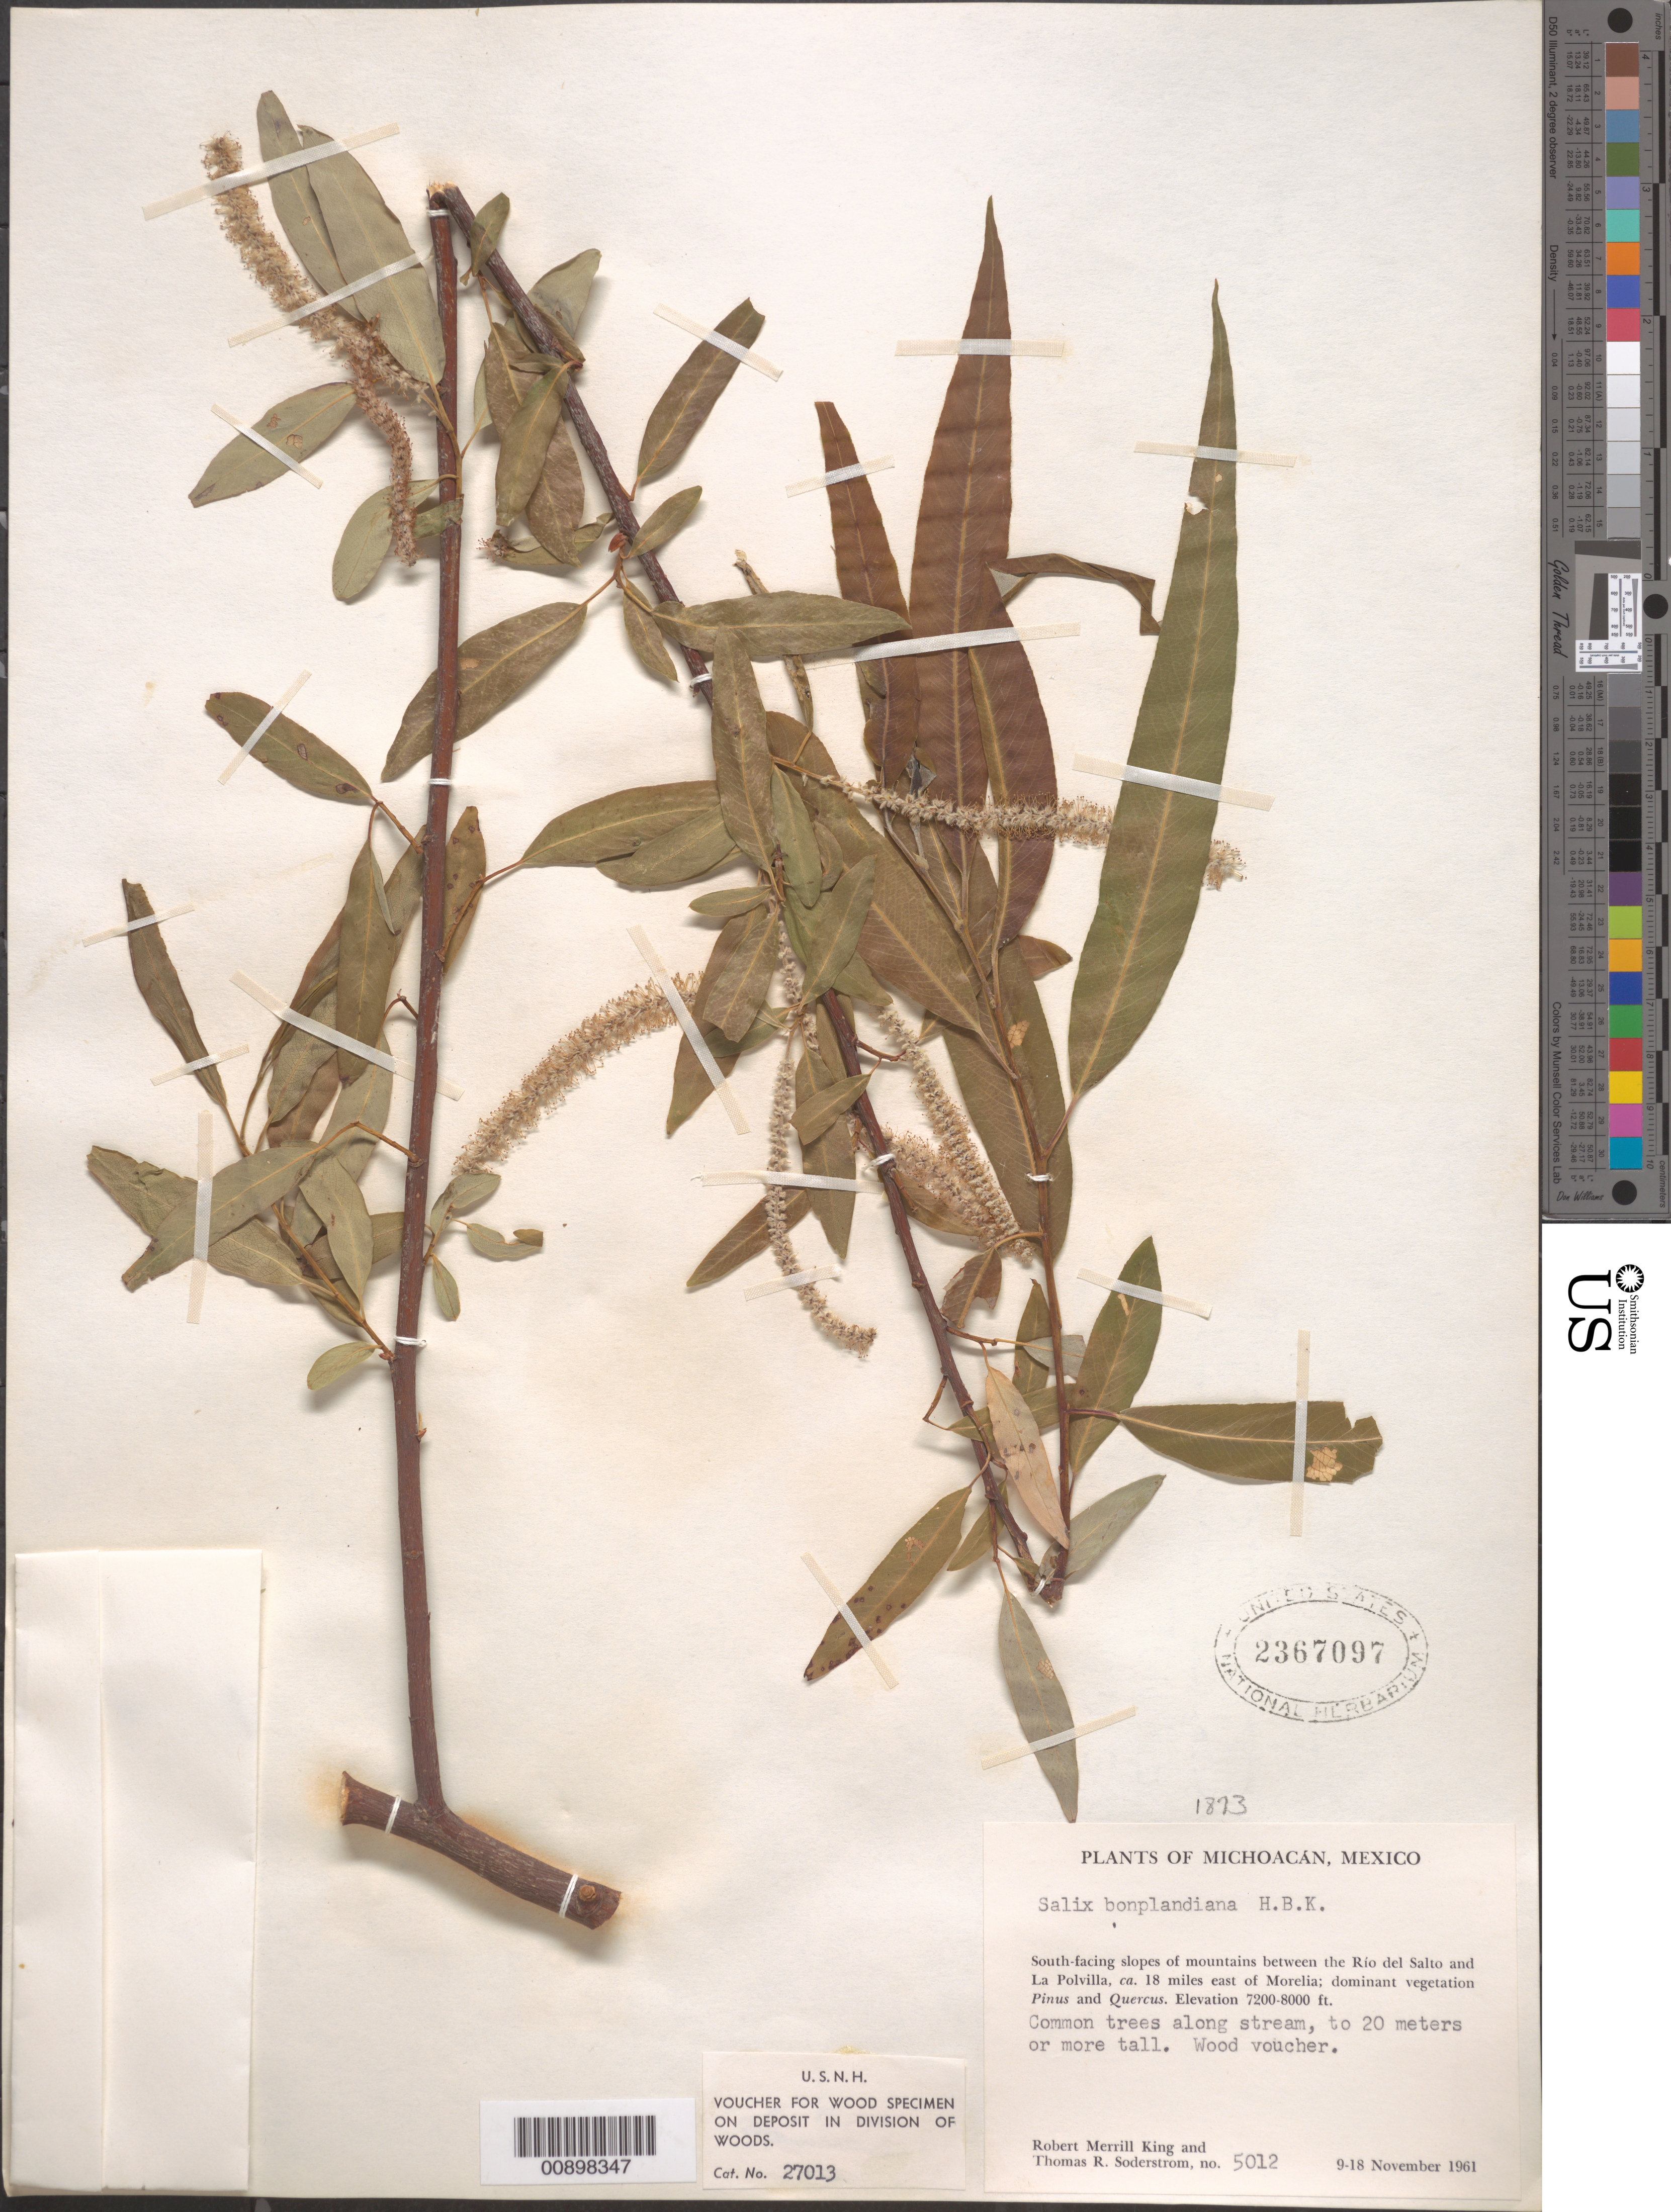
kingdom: Plantae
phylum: Tracheophyta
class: Magnoliopsida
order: Malpighiales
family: Salicaceae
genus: Salix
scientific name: Salix bonplandiana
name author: Kunth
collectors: R. M. King & T. R. Soderstrom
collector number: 5012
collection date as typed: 09 Nov 1961 to 18 Nov 1961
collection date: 1961-11-09/1961-11-18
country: Mexico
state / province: Michoacán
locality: South-facing slopes of mountains between the Río del Salto and La Polvilla, ca. 18 miles east of Morelia, Michoacán.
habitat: South-facing slopes of mountains. Common trees along stream.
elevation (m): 2195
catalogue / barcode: US 2367097